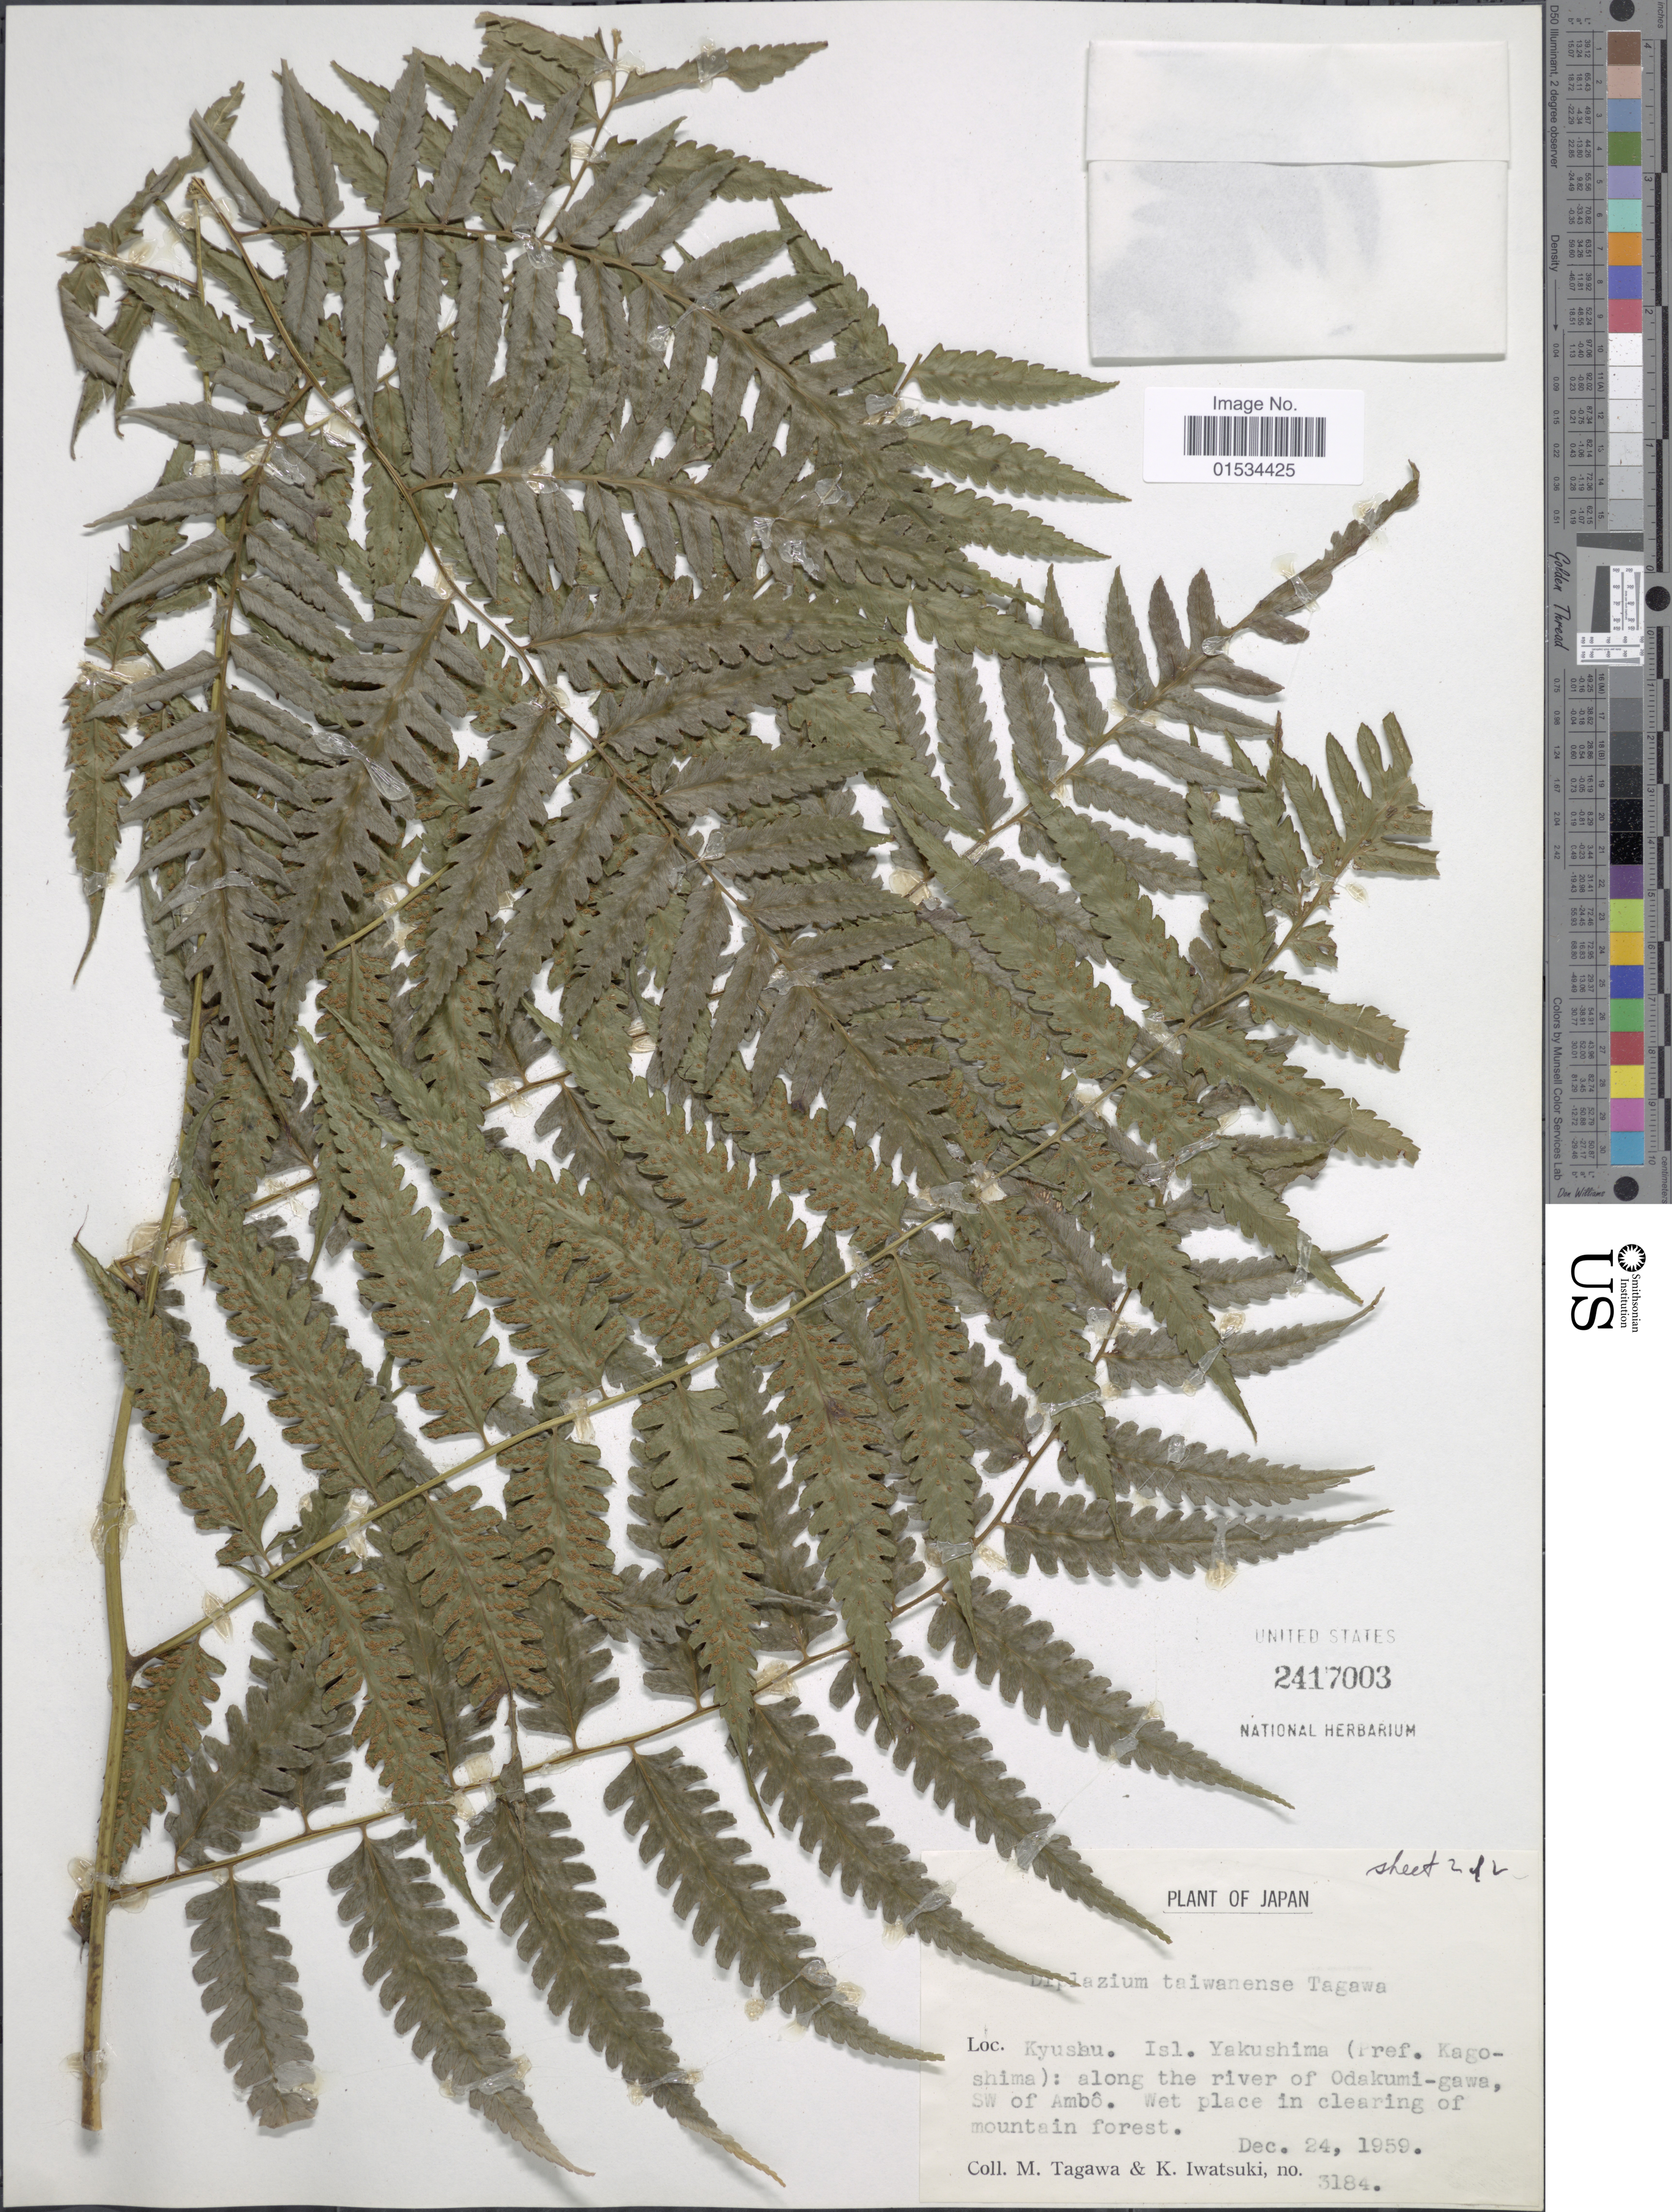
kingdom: Plantae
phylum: Tracheophyta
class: Polypodiopsida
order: Polypodiales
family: Athyriaceae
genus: Diplazium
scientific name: Diplazium taiwanense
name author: Tagawa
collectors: M. Tagawa & K. Iwatsuki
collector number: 3184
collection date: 1959-12-24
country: Japan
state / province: Kagosima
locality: Kyushu. Isl. Yakushima, Along the river of Odakumi-gawa, SW of Ambo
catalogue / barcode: US 2417003